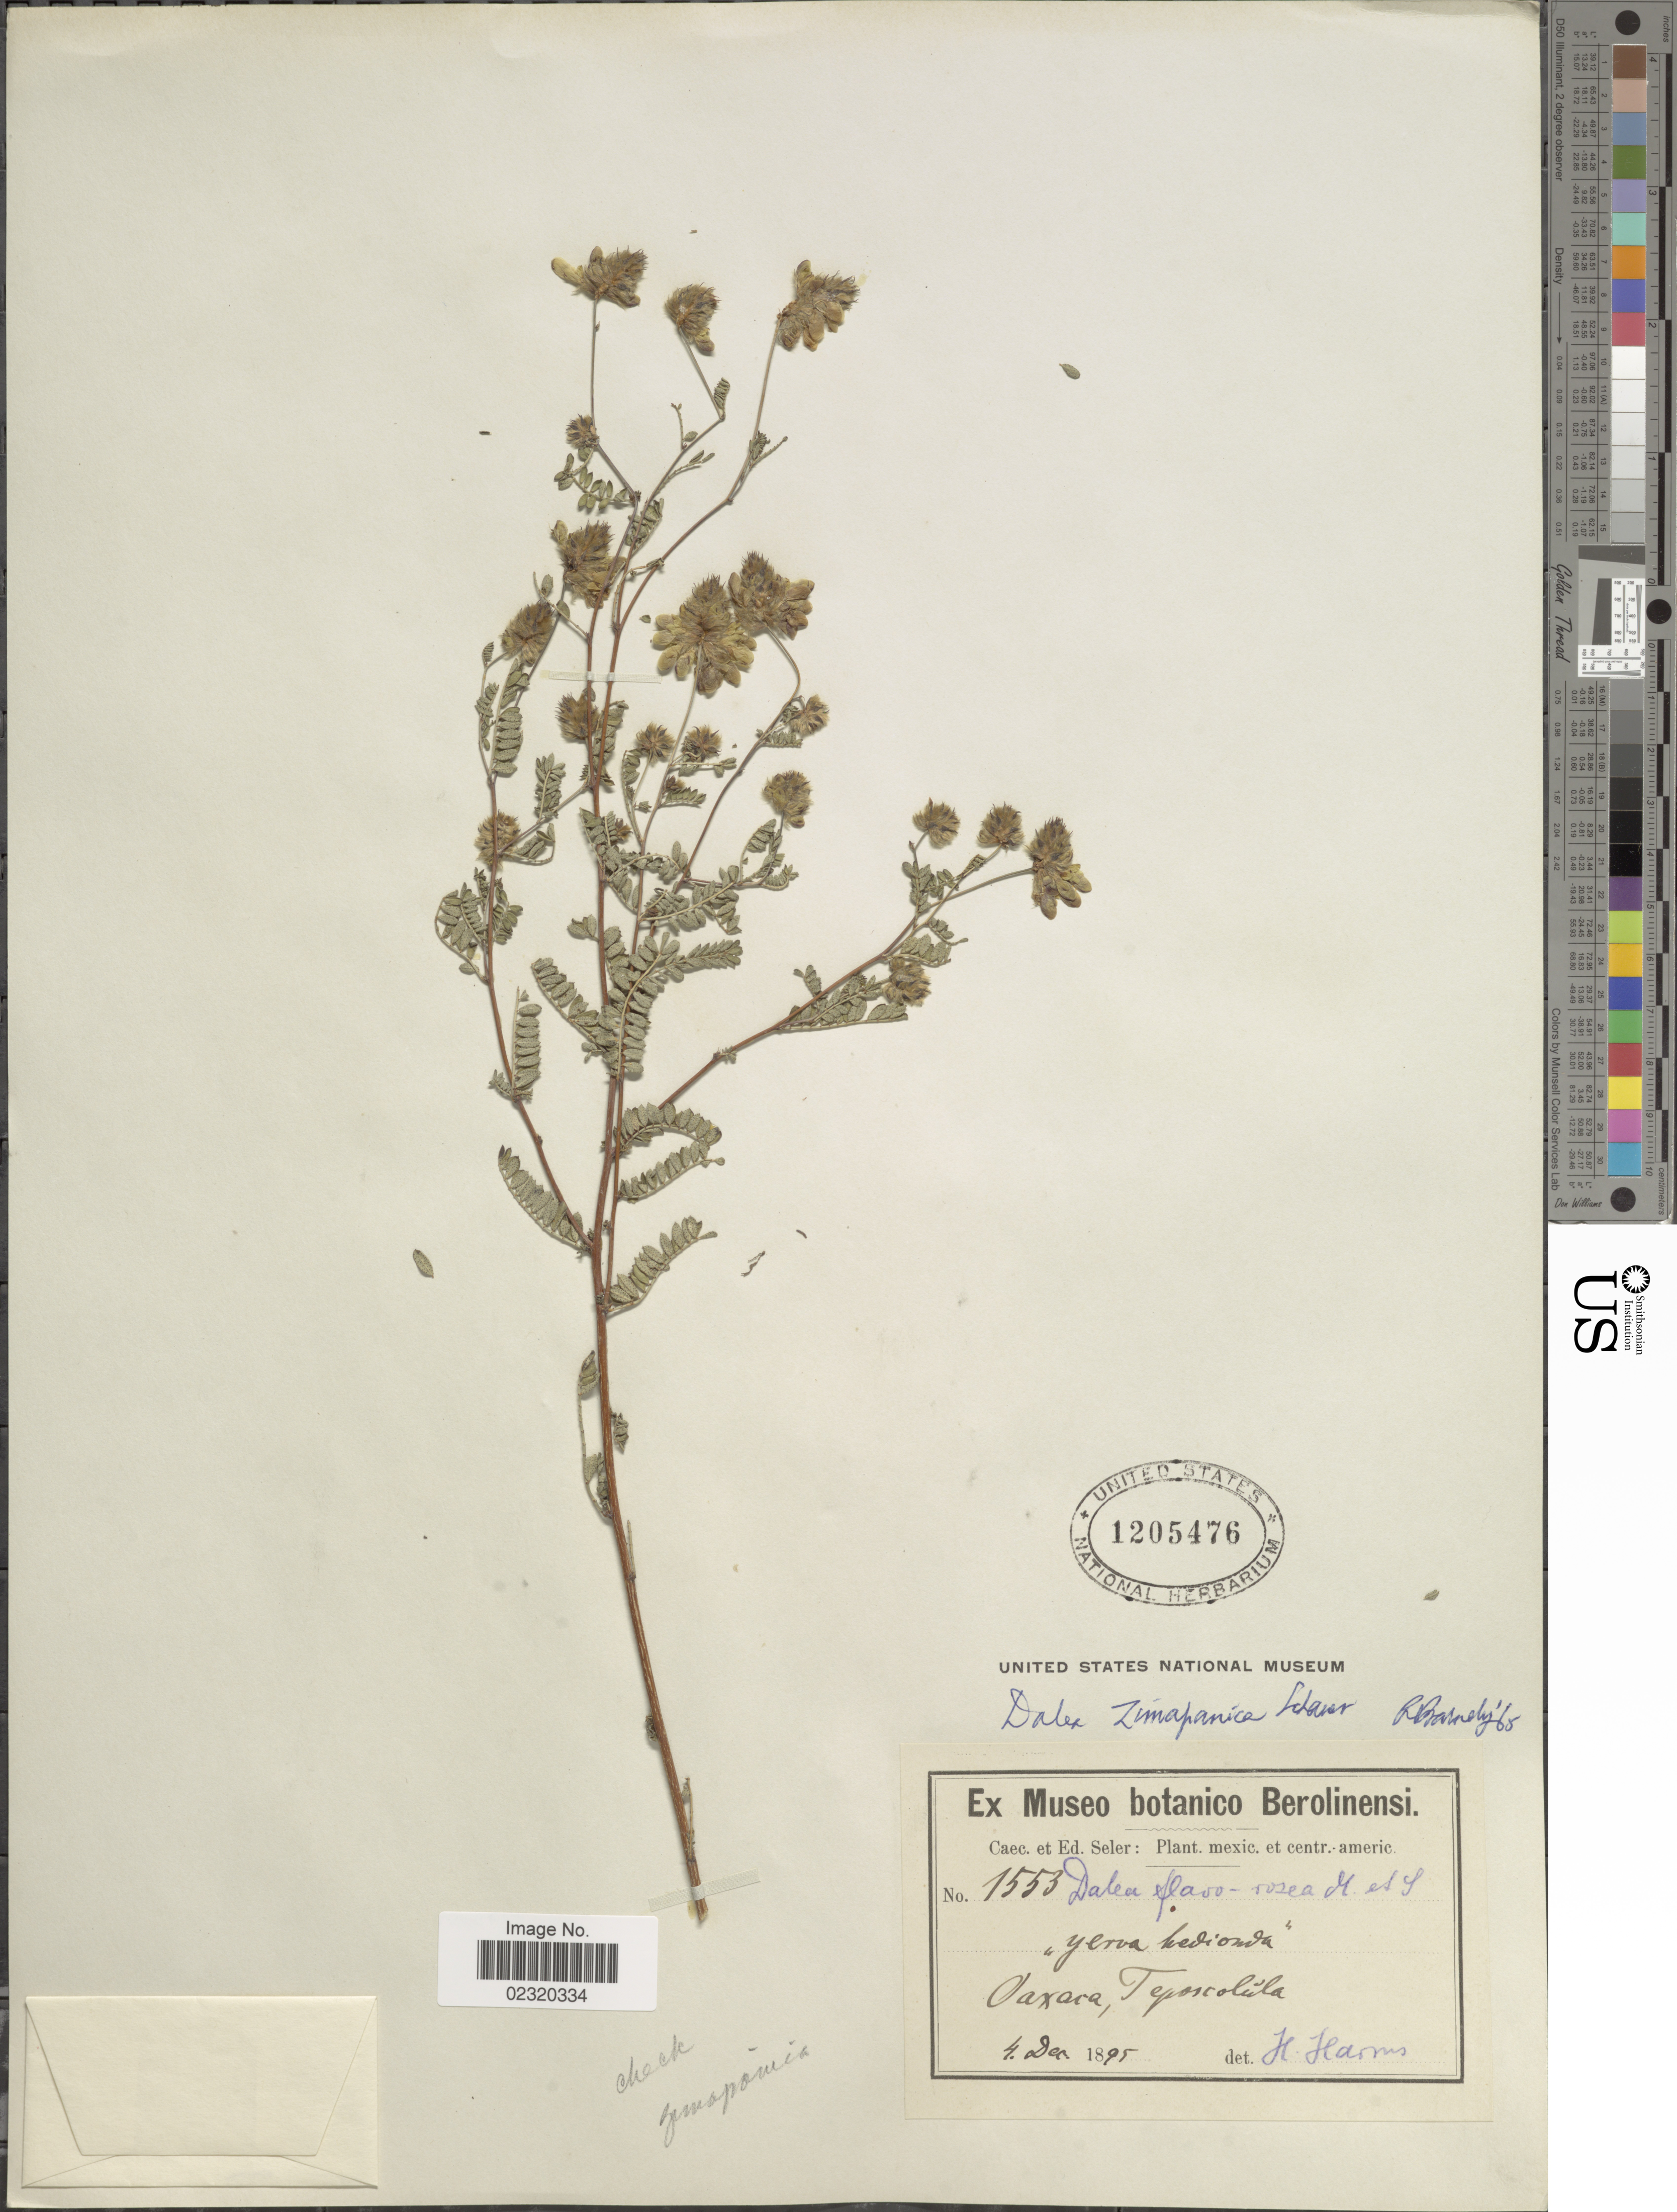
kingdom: Plantae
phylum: Tracheophyta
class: Magnoliopsida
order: Fabales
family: Fabaceae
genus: Dalea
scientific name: Dalea zimapanica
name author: S. Schauer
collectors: ex Caec. et Ed Seler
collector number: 1553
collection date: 1895-12-04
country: Mexico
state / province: Oaxaca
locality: Teposcolüla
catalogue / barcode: US 1205476